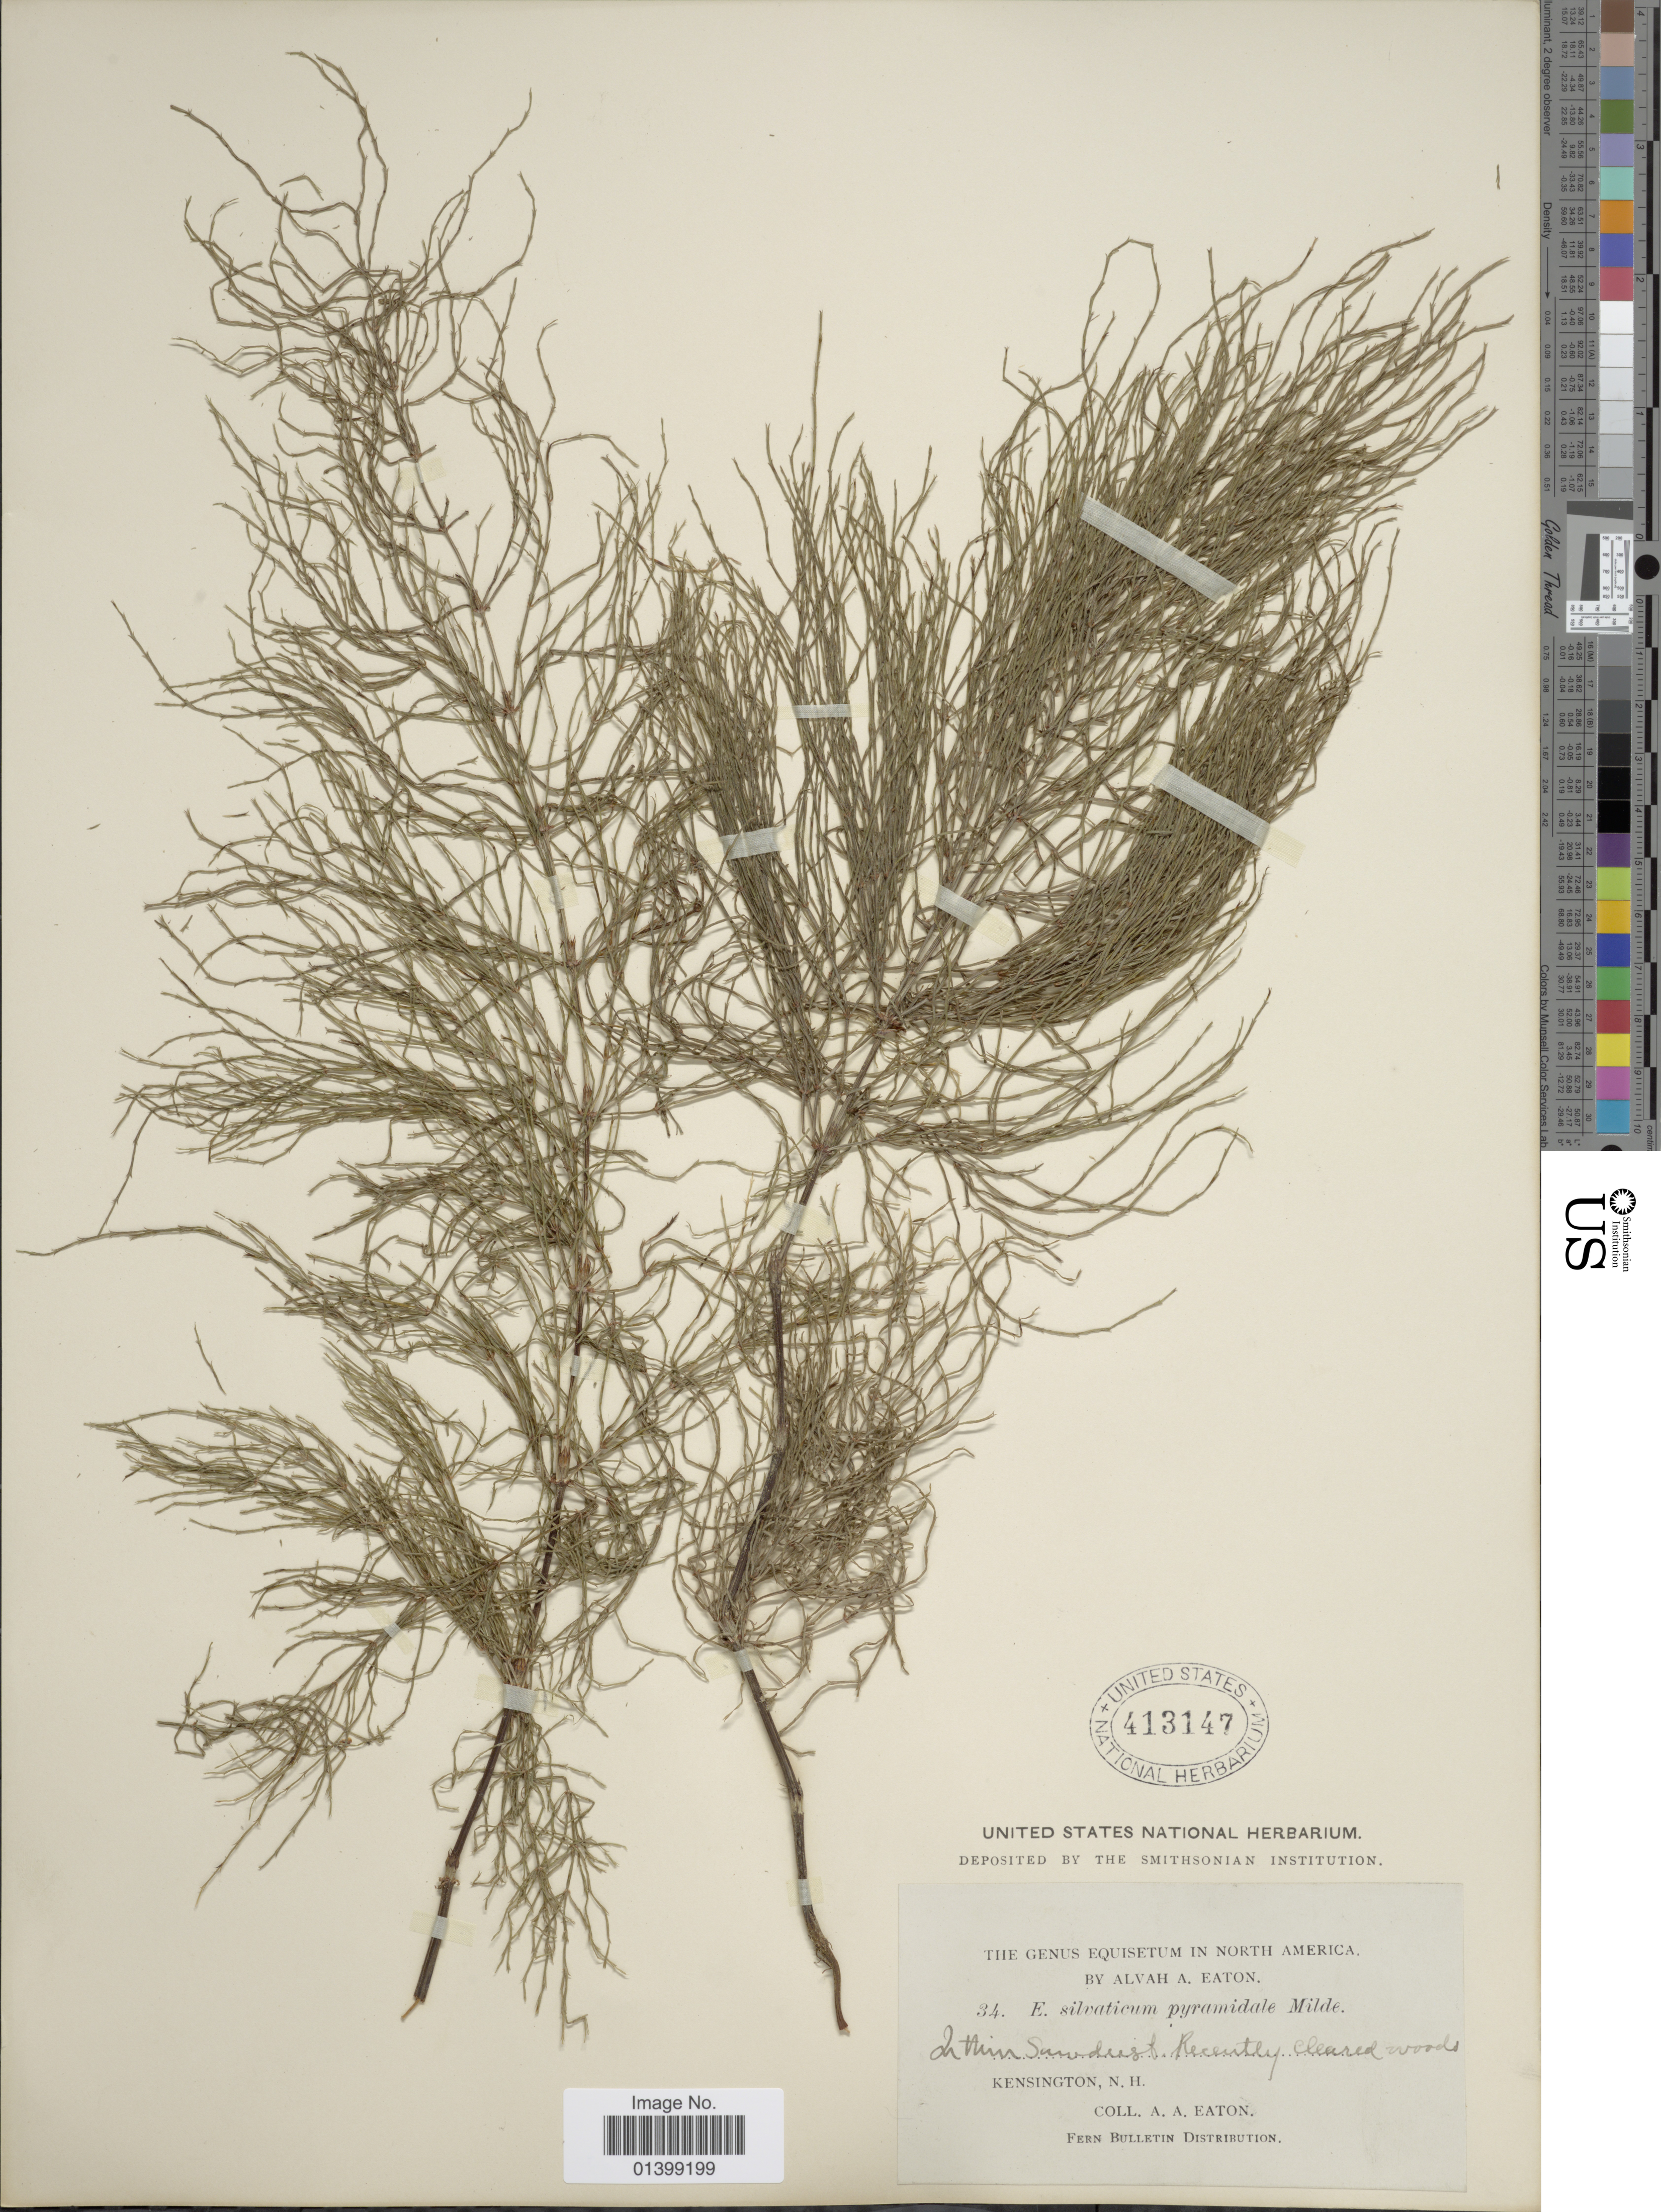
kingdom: Plantae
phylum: Tracheophyta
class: Polypodiopsida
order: Equisetales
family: Equisetaceae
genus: Equisetum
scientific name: Equisetum sylvaticum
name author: L.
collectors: A. A. Eaton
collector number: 34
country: United States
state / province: New Hampshire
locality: Kensington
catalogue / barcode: US 413147